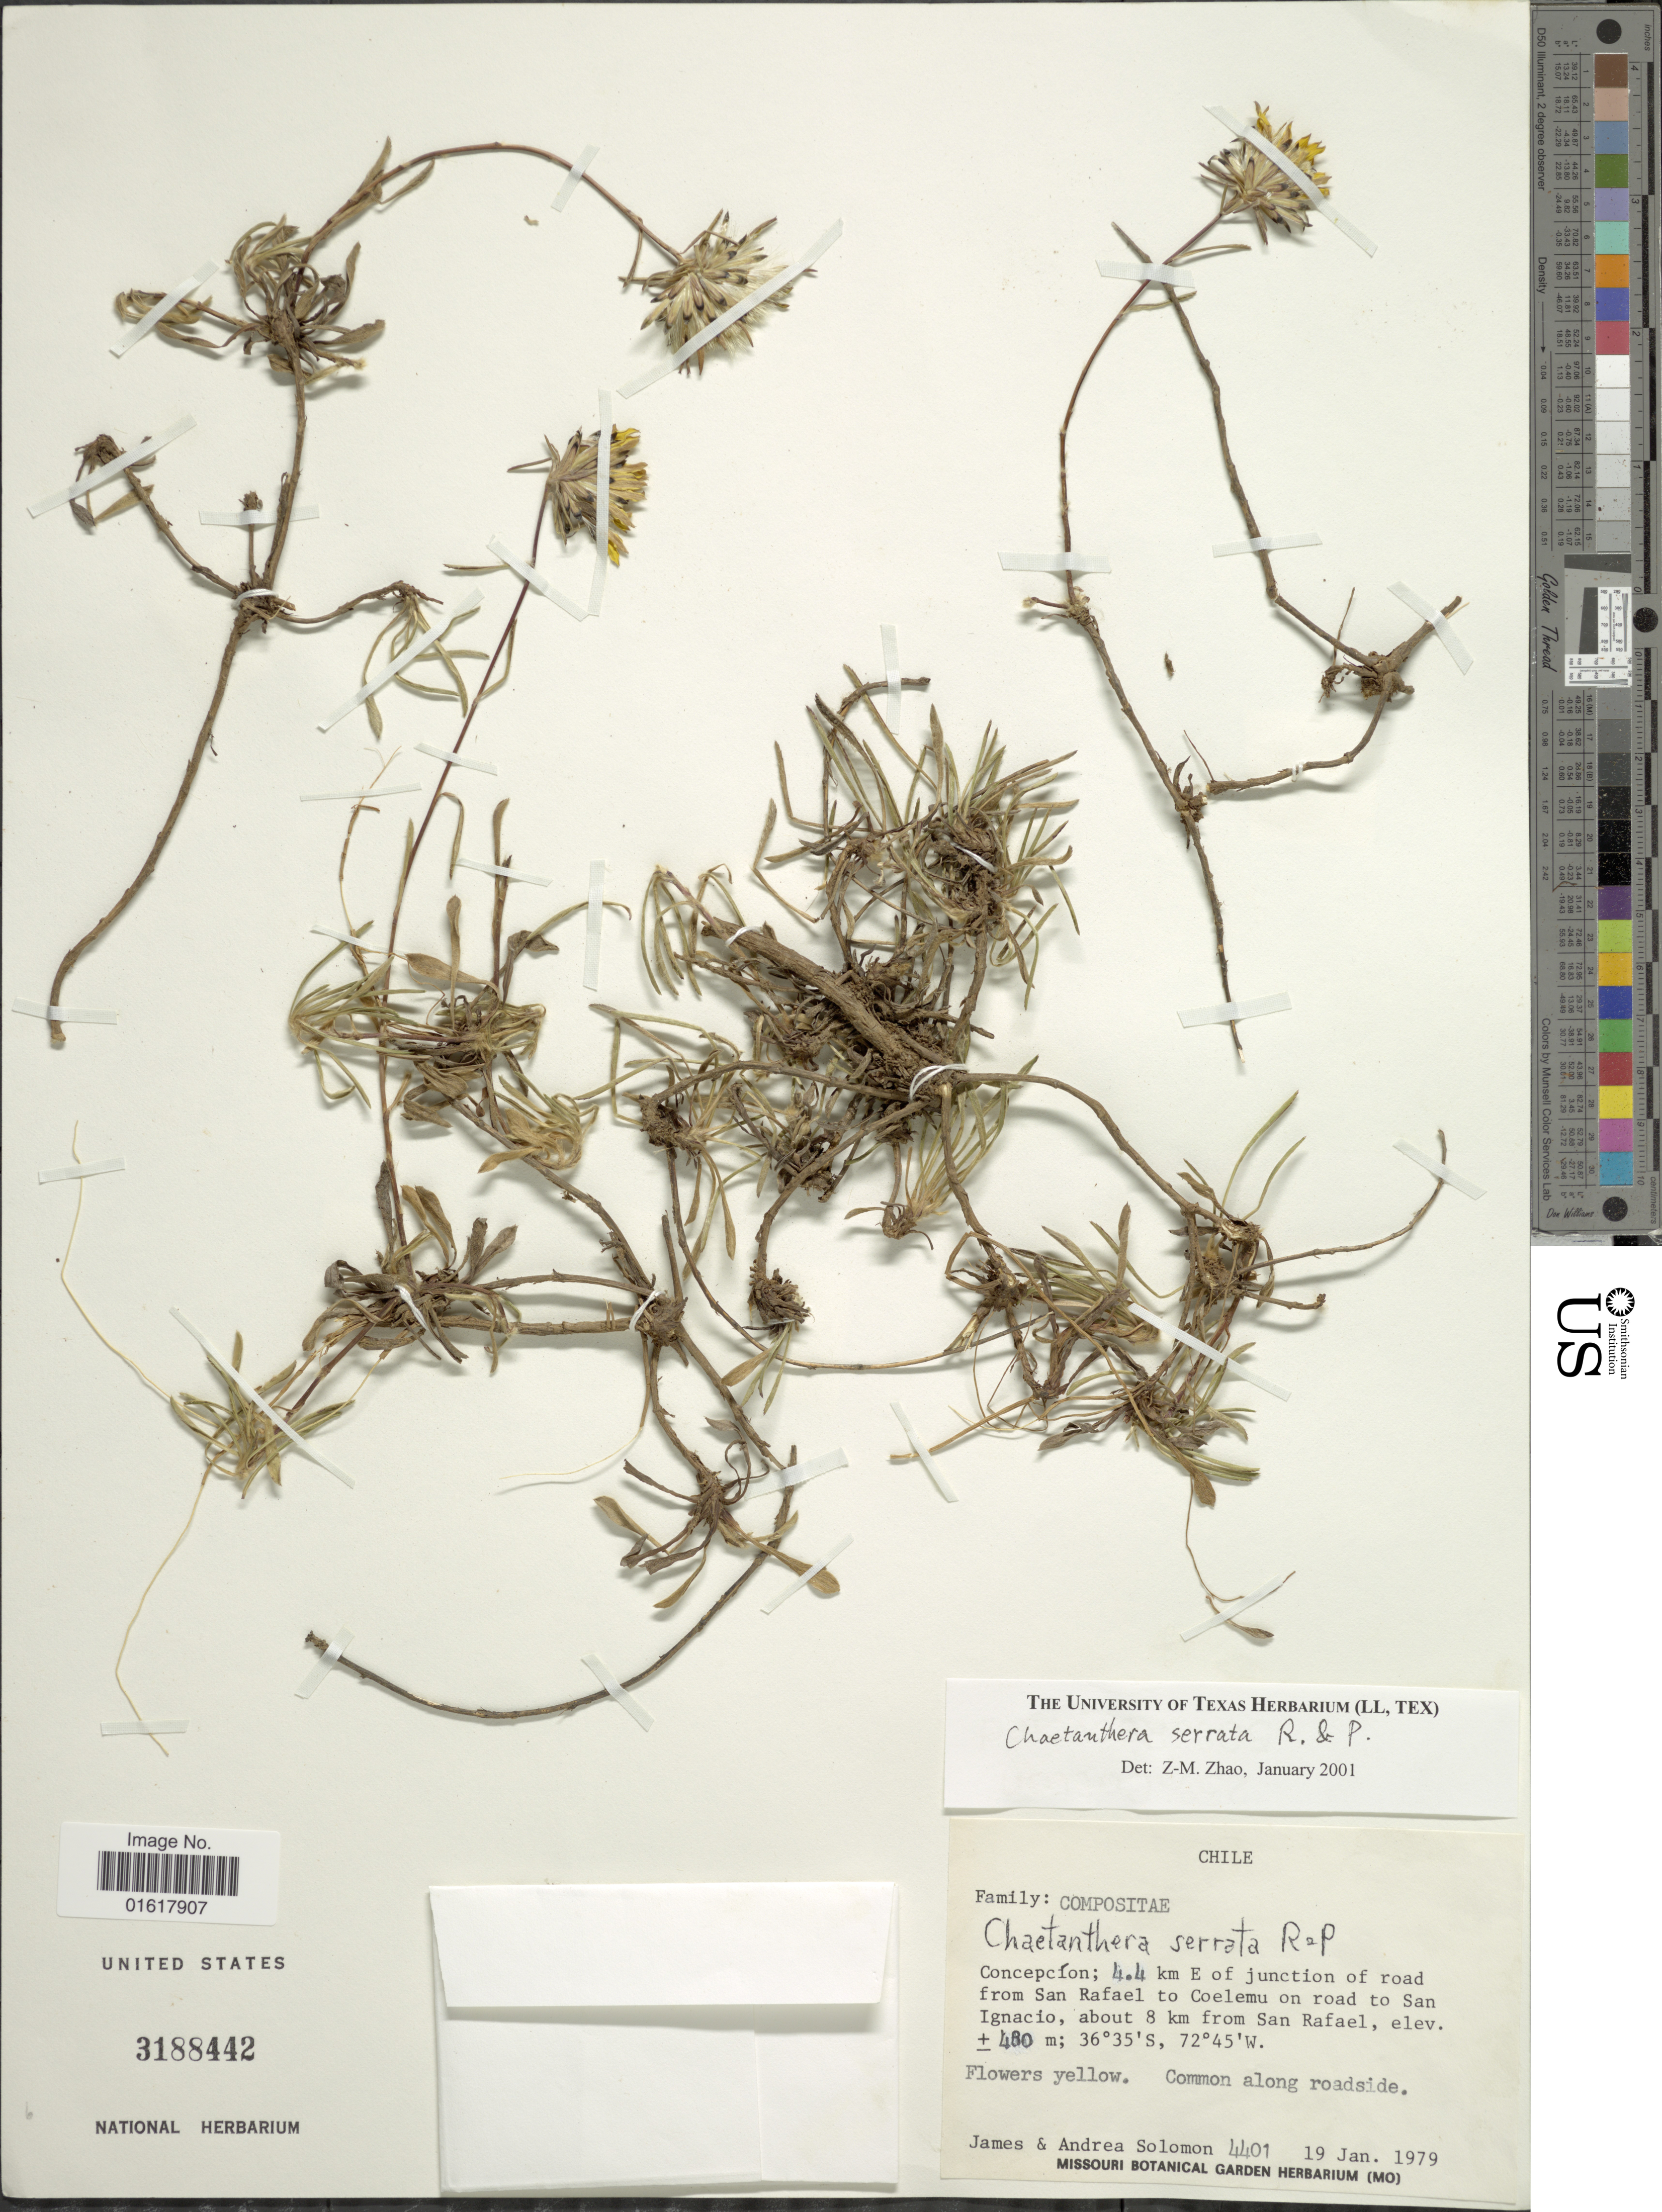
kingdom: Plantae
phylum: Tracheophyta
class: Magnoliopsida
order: Asterales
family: Asteraceae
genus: Chaetanthera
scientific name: Chaetanthera serrata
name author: Ruiz & Pav.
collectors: J. C. Solomon & A. Solomon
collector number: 4401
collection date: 1979-01-19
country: Chile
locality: Concepcíon; 4.4 km E of junction of road from San Rafael to Coelemu on road to San Ignacio, about 8 km from San Rafael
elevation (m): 480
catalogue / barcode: US 3188442